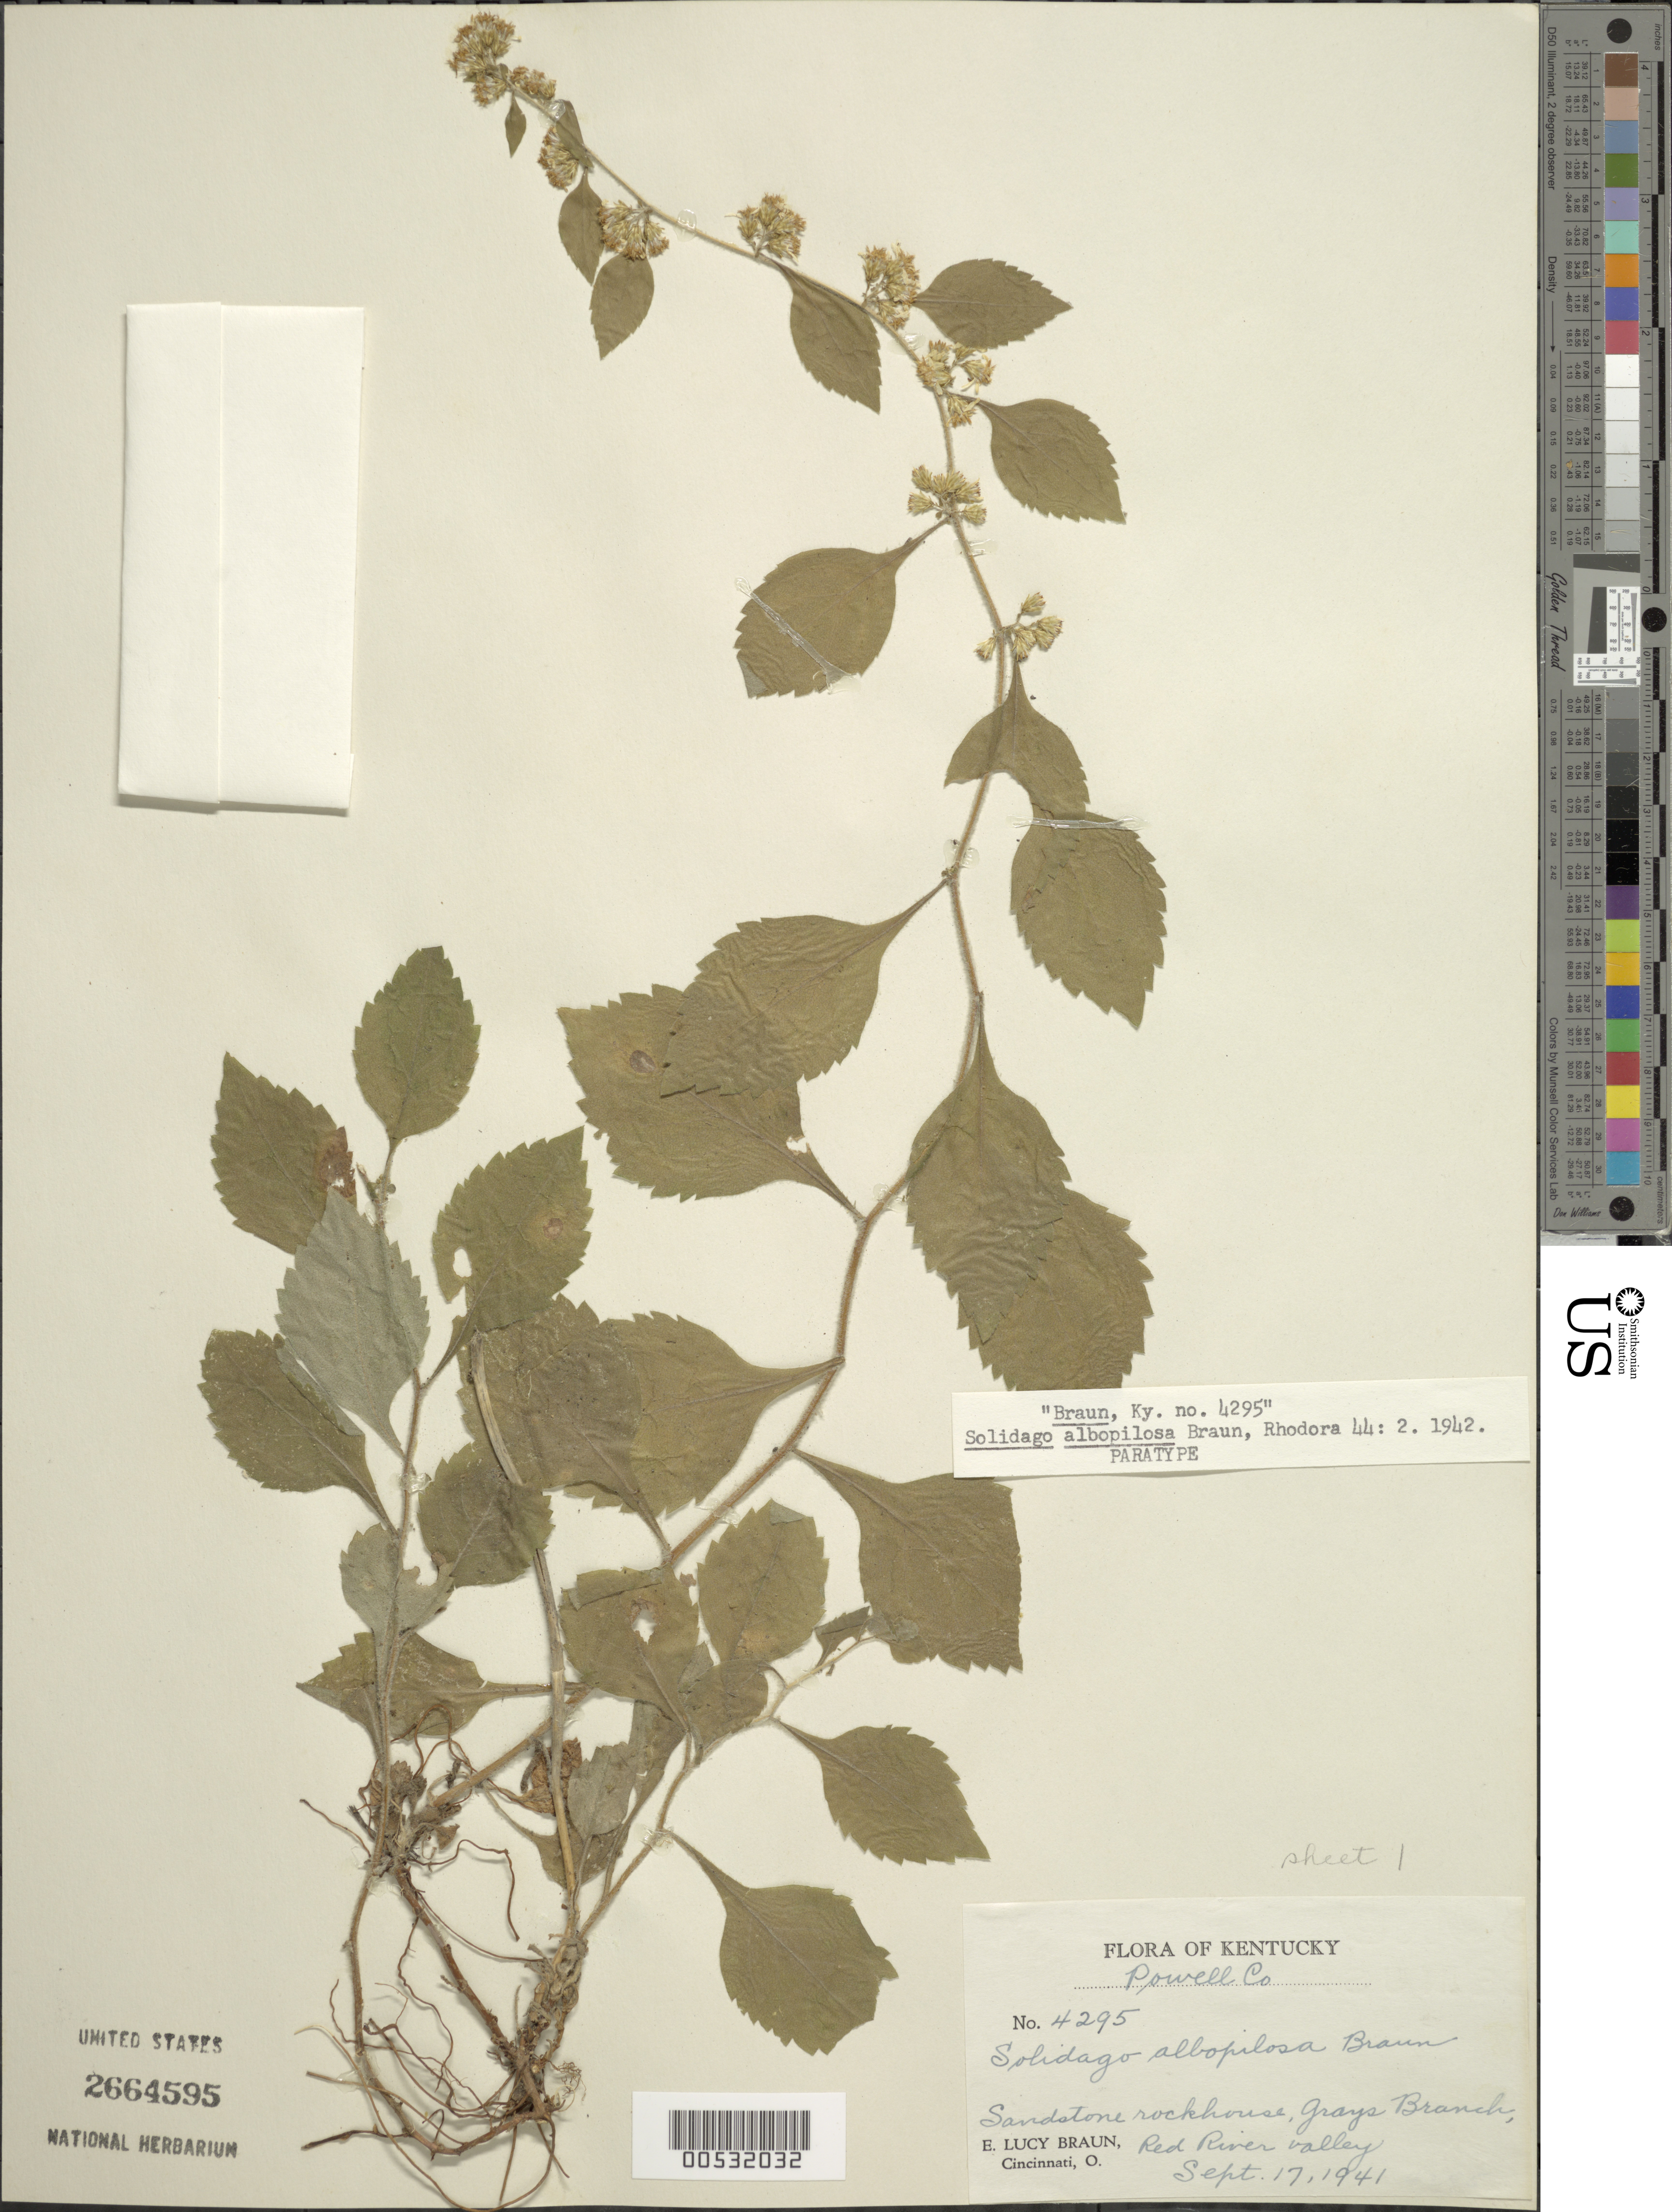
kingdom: Plantae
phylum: Tracheophyta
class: Magnoliopsida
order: Asterales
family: Asteraceae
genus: Solidago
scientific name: Solidago albopilosa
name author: E.L. Braun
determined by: Braun, E. Lucy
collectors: E. L. Braun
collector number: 4295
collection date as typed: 17 Sep 1941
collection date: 1941-09-17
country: United States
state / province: Kentucky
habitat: sandstone rockhouse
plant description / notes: Paratype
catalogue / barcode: US 2664595